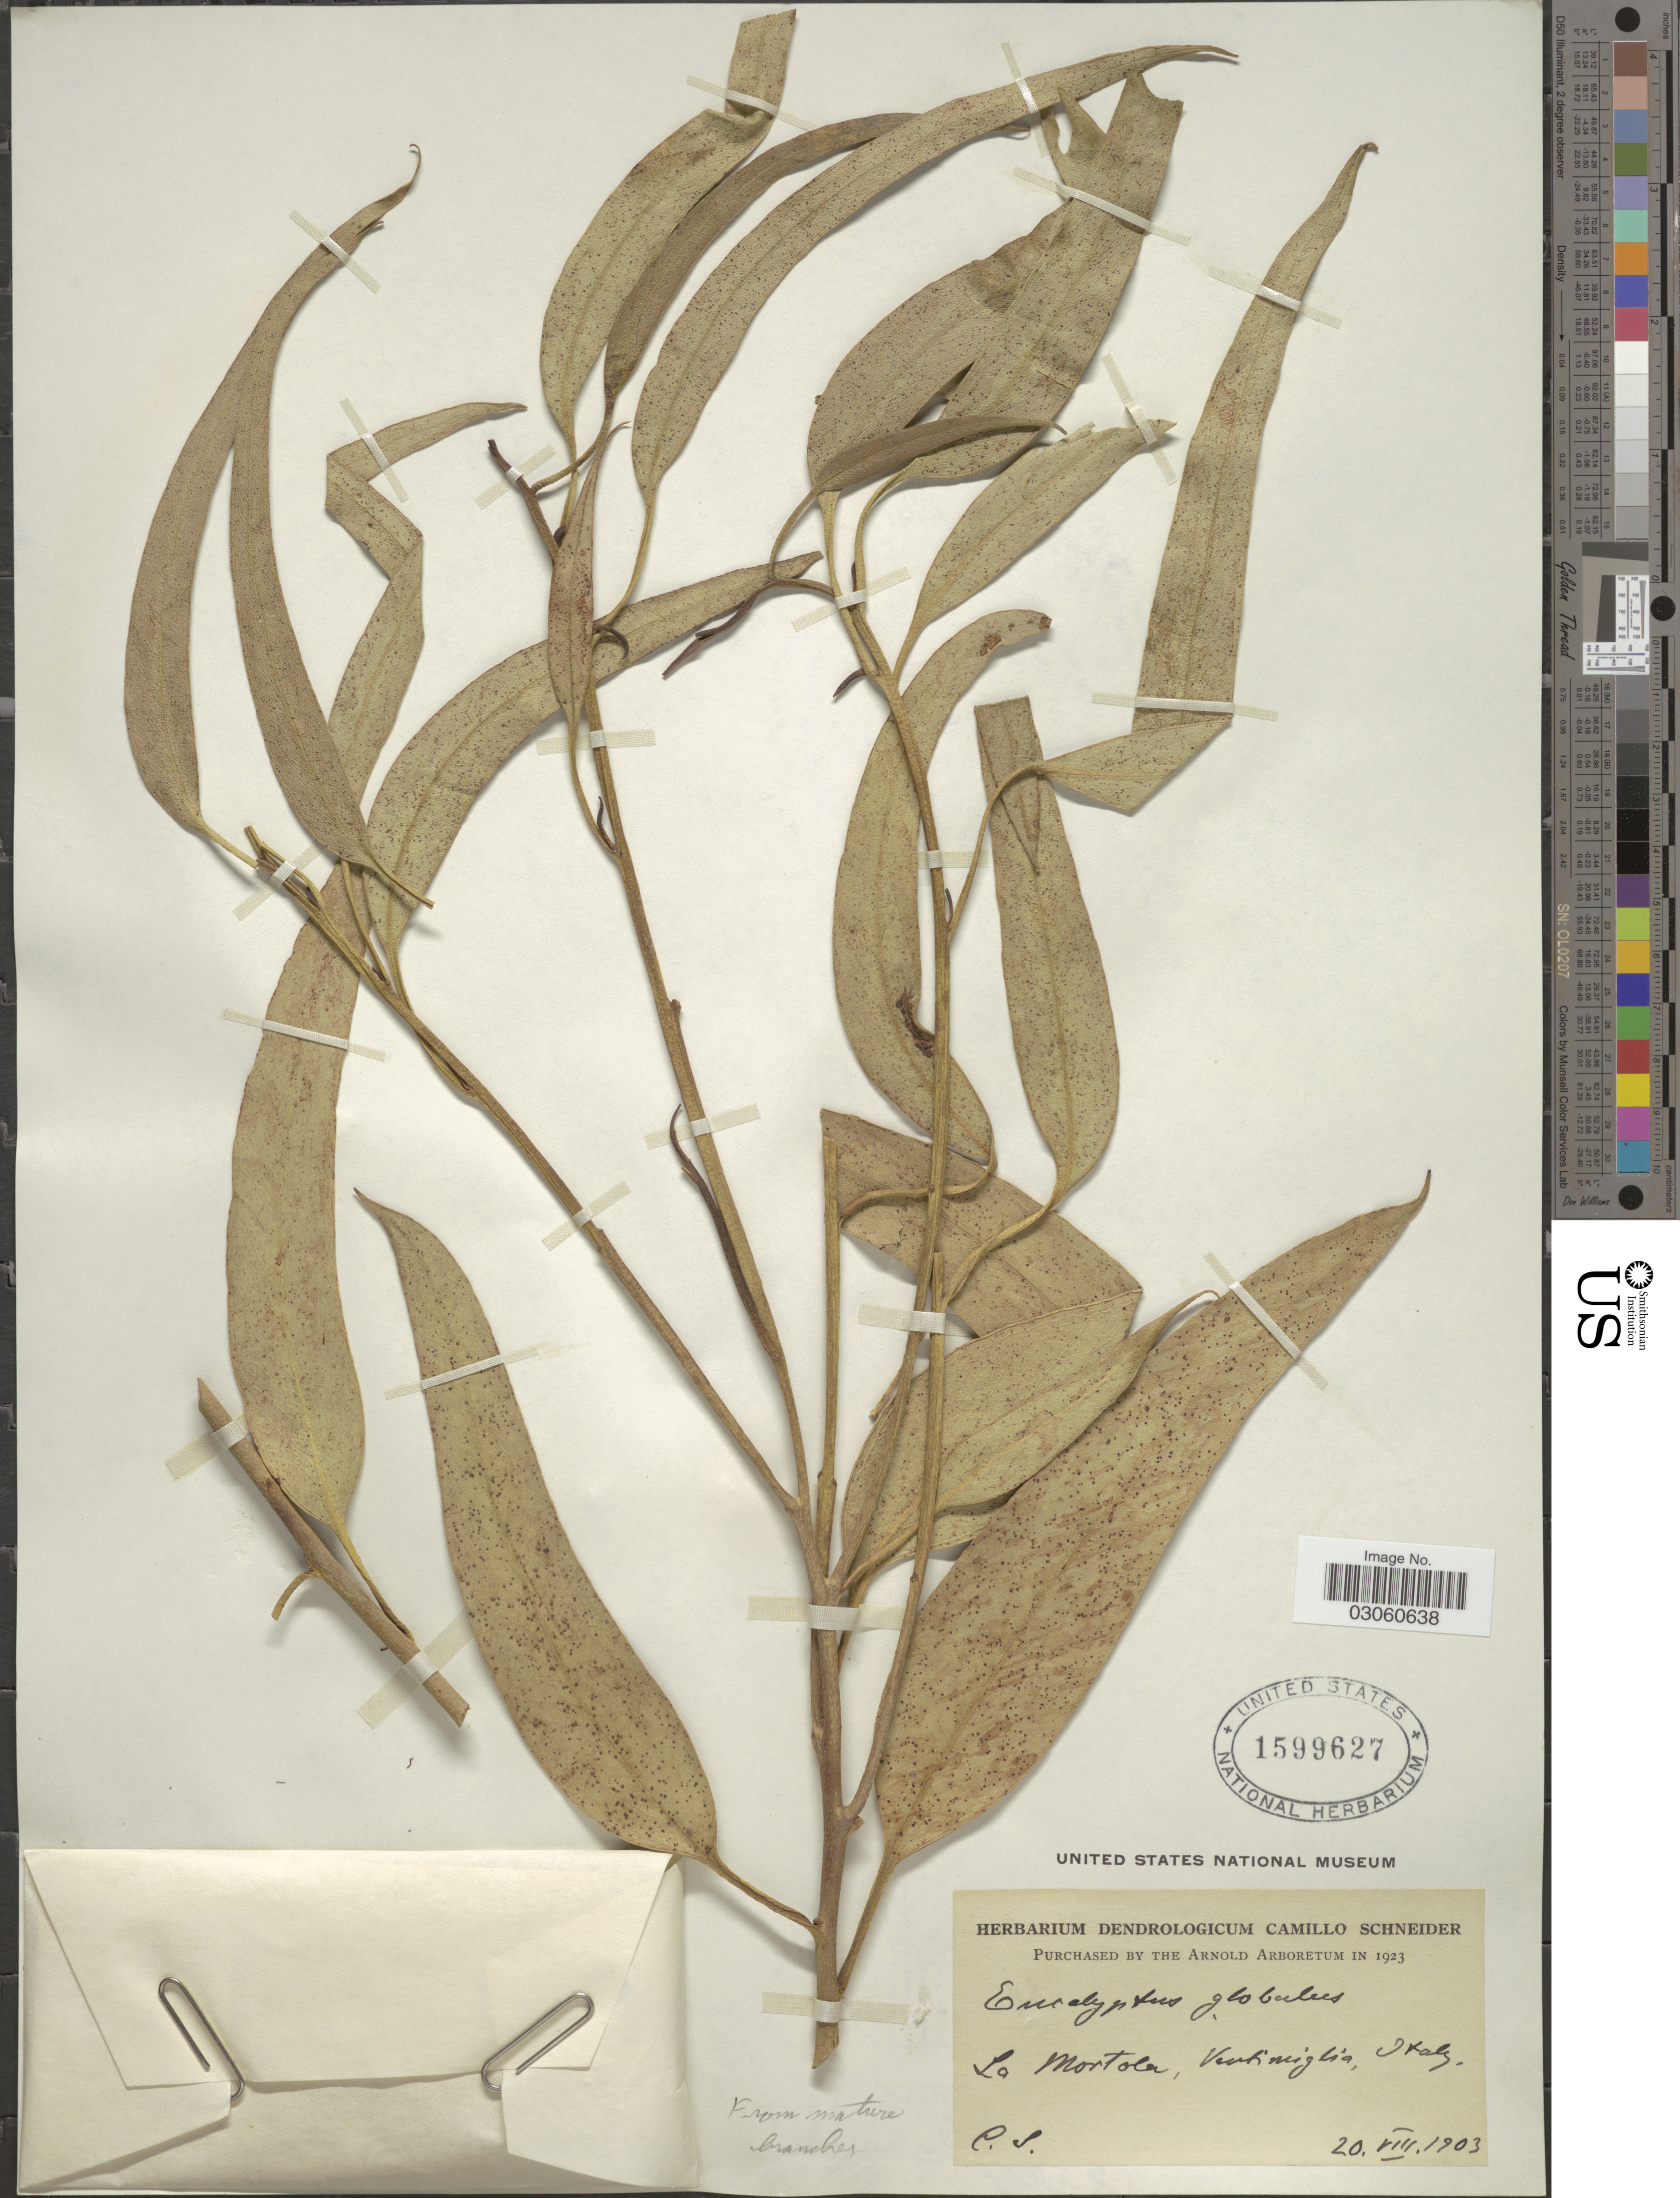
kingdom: Plantae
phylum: Tracheophyta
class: Magnoliopsida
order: Myrtales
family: Myrtaceae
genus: Eucalyptus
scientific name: Eucalyptus globulus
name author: Labill.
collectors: C. K. Schneider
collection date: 1903-08-20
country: Italy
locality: La Mortola, Ventimiglia.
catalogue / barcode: US 1599627